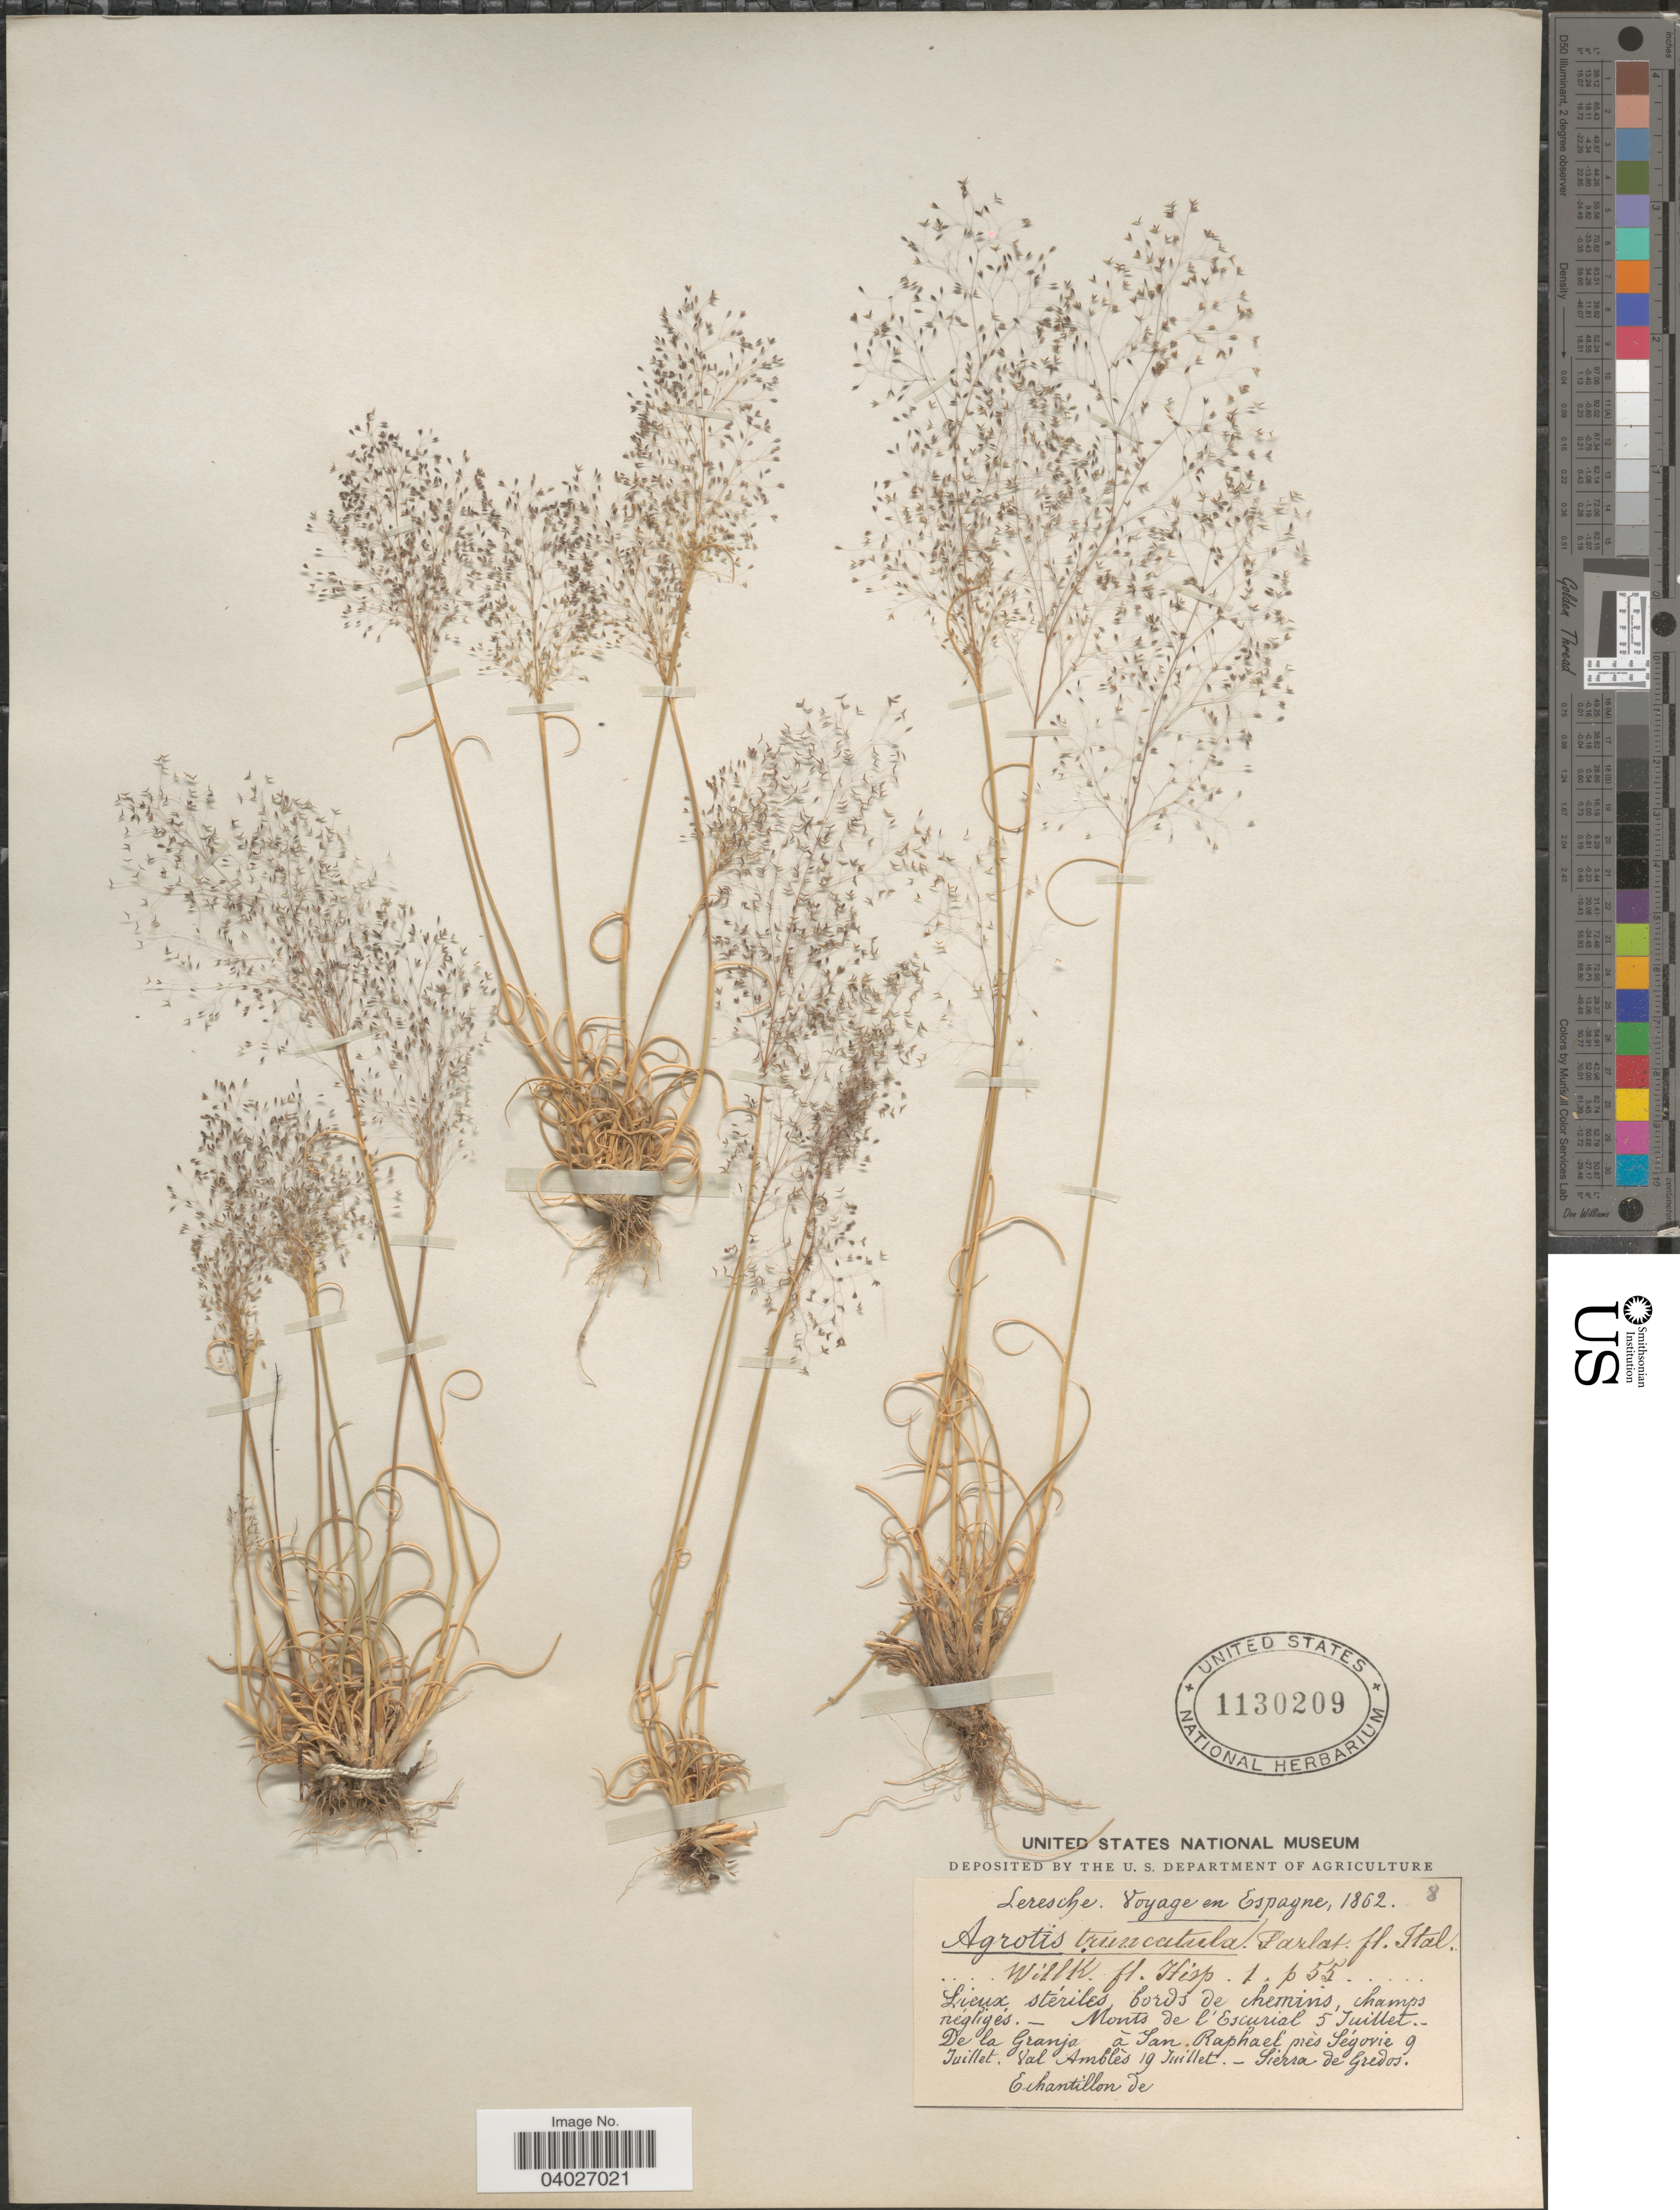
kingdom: Plantae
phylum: Tracheophyta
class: Liliopsida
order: Poales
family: Poaceae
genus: Agrostula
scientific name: Agrostula truncatula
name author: (Parl.) P.M. Peterson et al.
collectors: Leresche, --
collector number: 8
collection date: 1862-07-05/1862-07-19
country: Spain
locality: Espagne. Monts de l'Escurial- De la Granja á San Raphael près Ségorie. Sal Amblés- Sierra de Gredos. Echantillon de.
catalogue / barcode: US 1130209